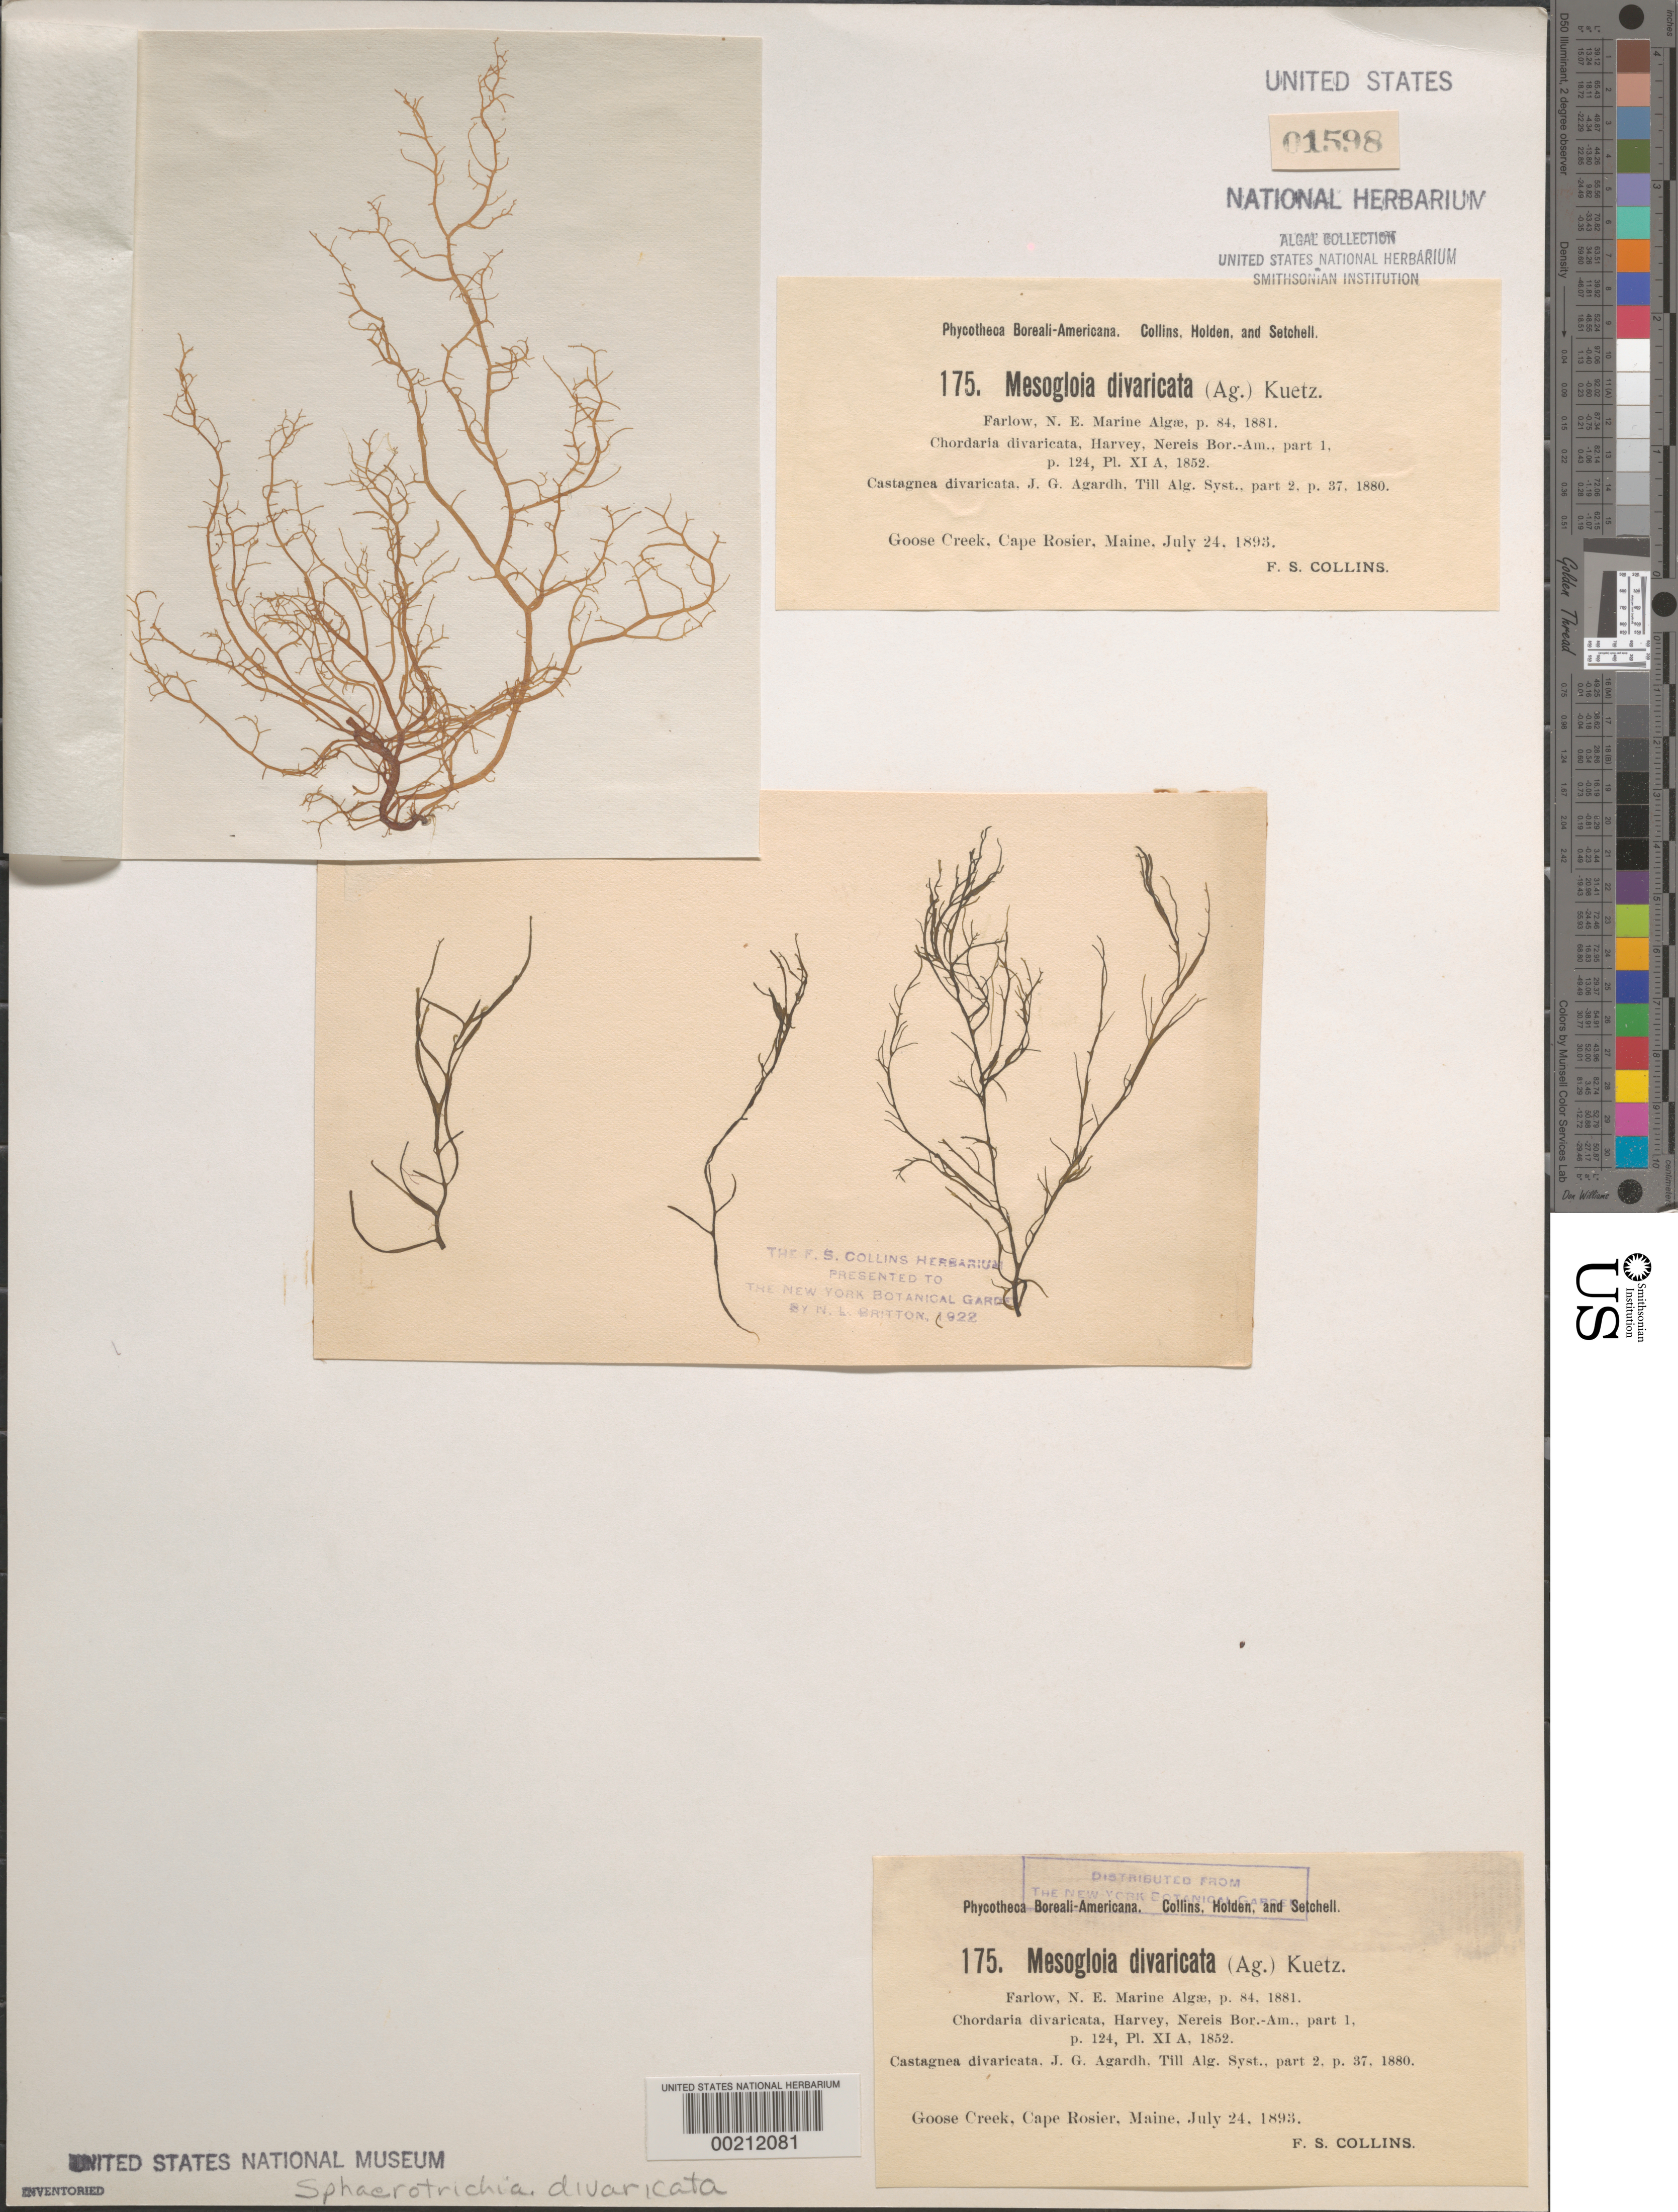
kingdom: Chromista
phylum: Ochrophyta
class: Phaeophyceae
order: Ectocarpales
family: Chordariaceae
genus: Sphaerotrichia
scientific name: Sphaerotrichia divaricata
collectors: F. Collins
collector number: PB-A 175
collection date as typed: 24 Jul 1893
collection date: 1893-07-24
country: United States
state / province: Maine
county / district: Hancock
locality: Goose Creek, Cape Rosier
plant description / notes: Collins, Holden & Setchell, Phycotheca Boreali-Americana, as Mesogloia divaricata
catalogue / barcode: US 1598